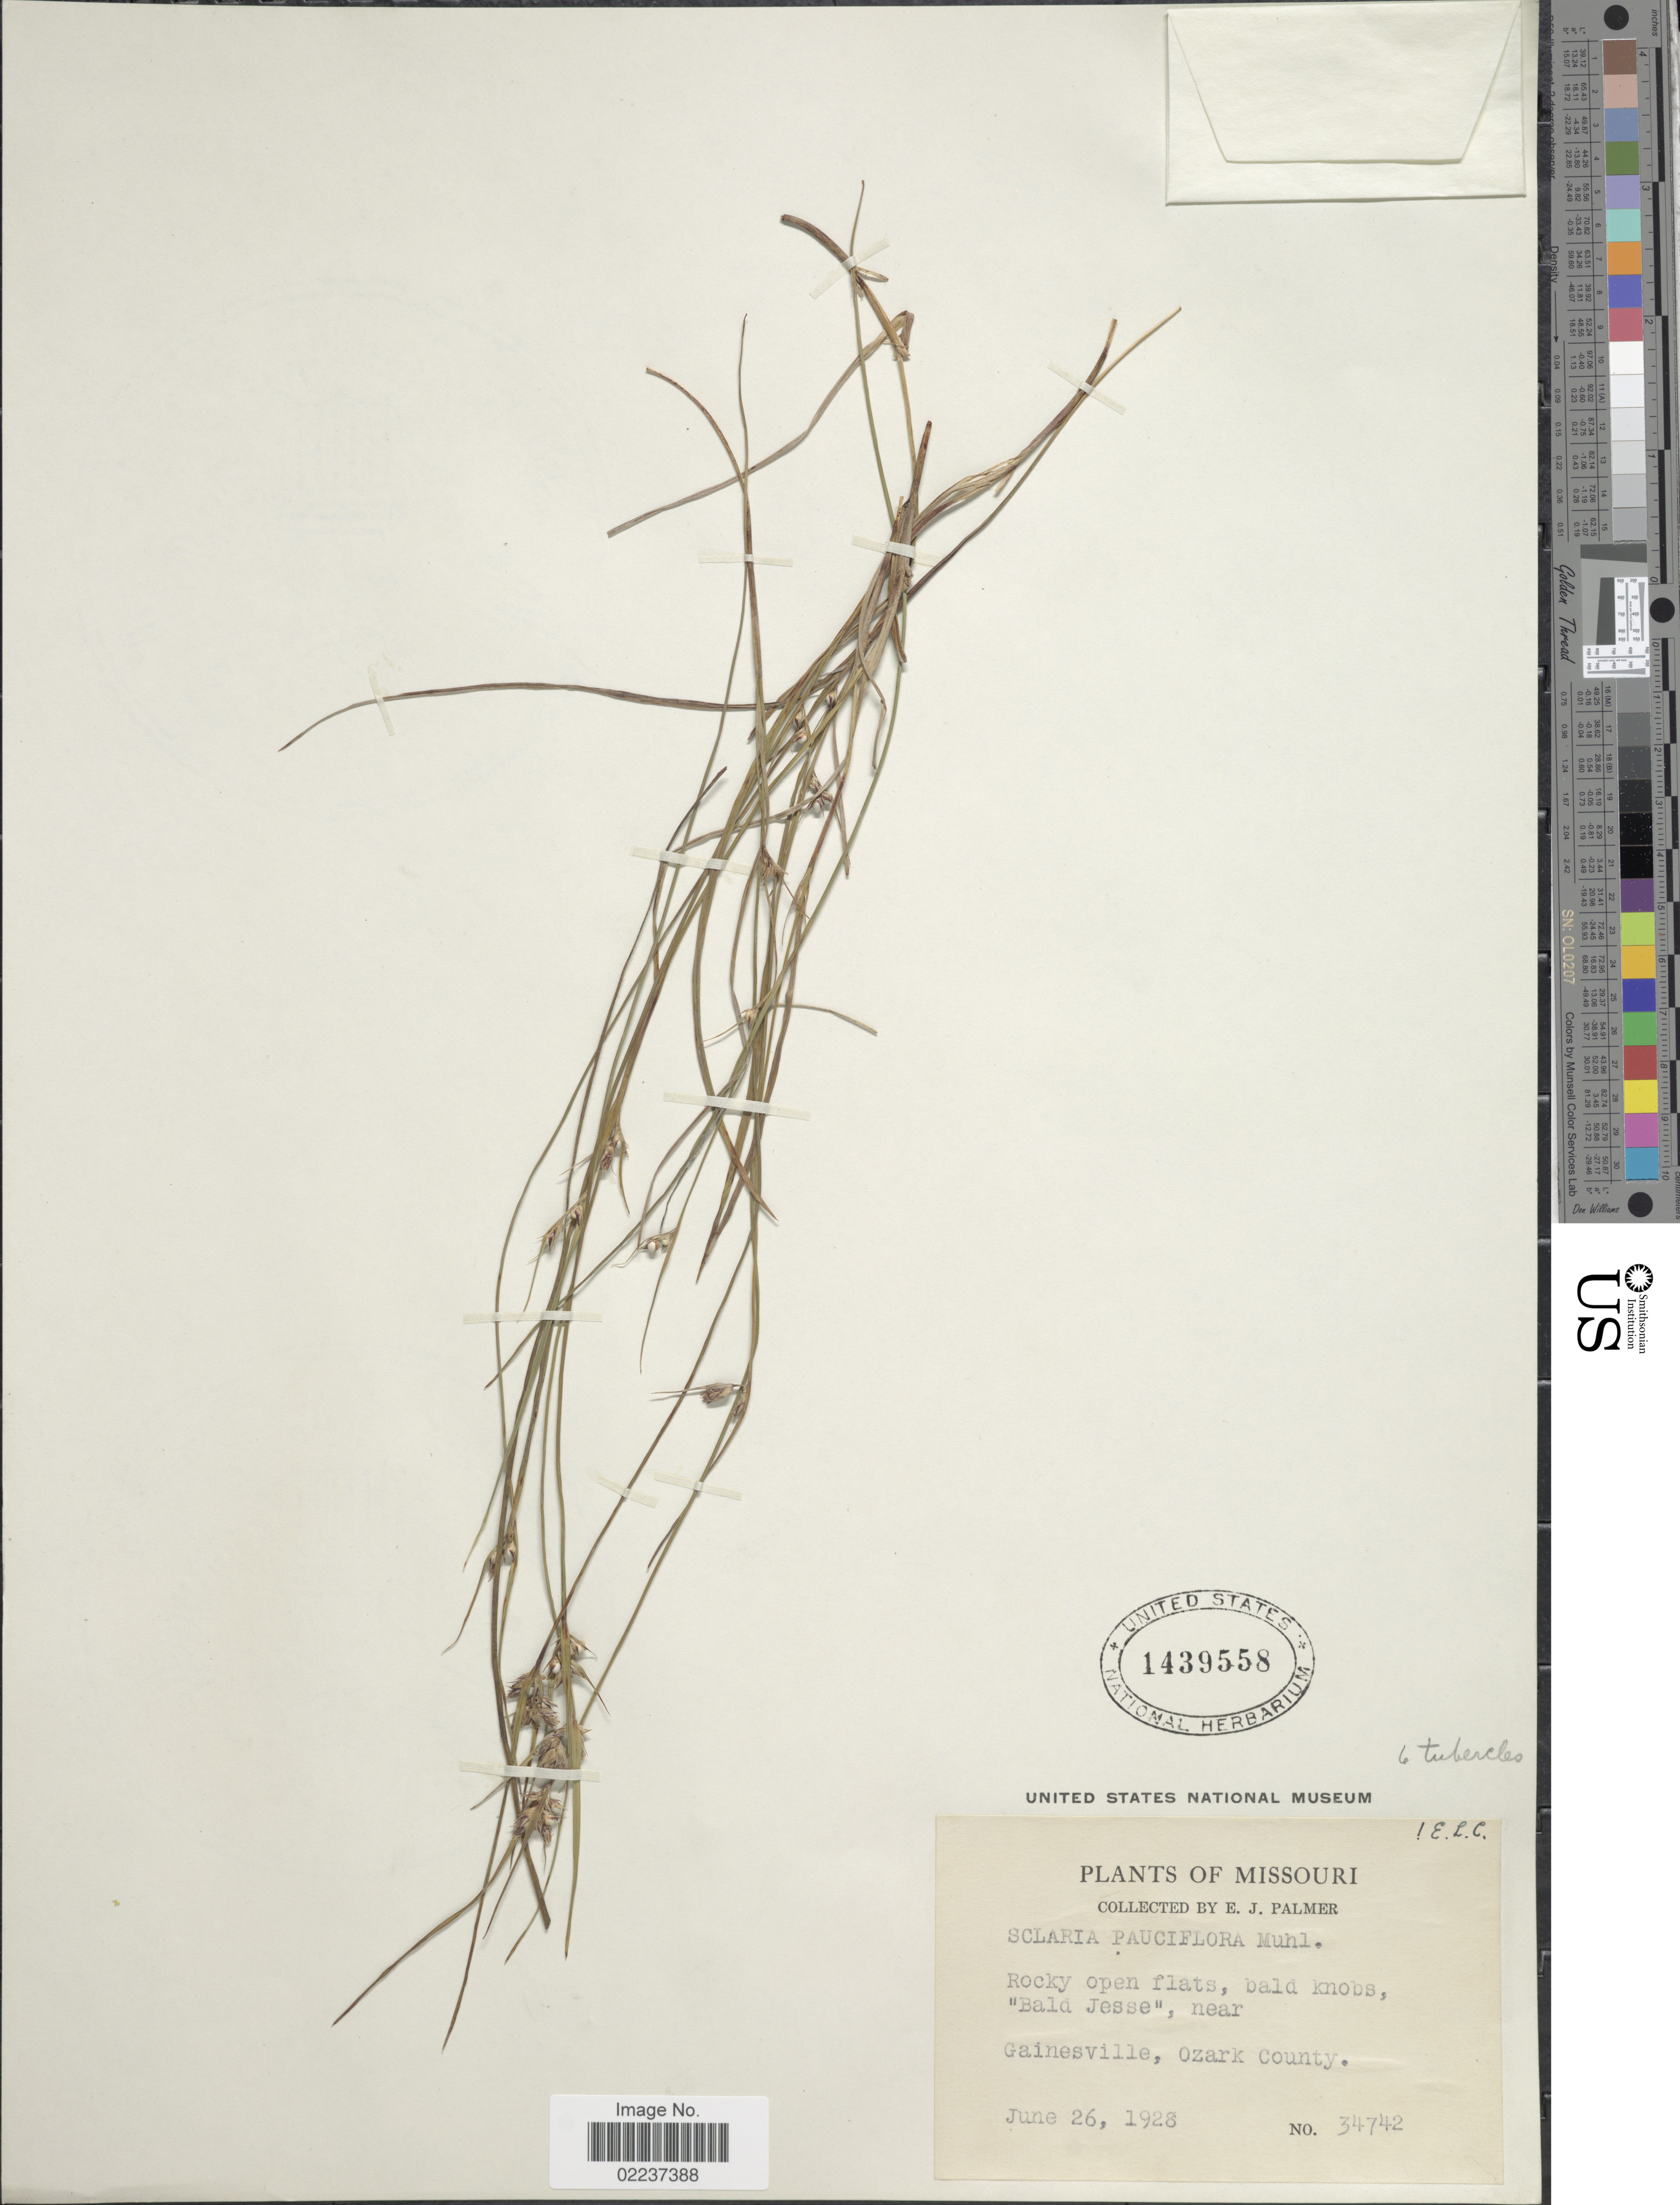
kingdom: Plantae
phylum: Tracheophyta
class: Liliopsida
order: Poales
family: Cyperaceae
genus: Scleria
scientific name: Scleria pauciflora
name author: Muhl. ex Willd.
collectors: E. J. Palmer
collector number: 34742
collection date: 1928-06-26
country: United States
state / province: Missouri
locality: Rocky open flats, bald knobs, "Bald Jesse" , near Gainesville, Ozark County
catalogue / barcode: US 1439558